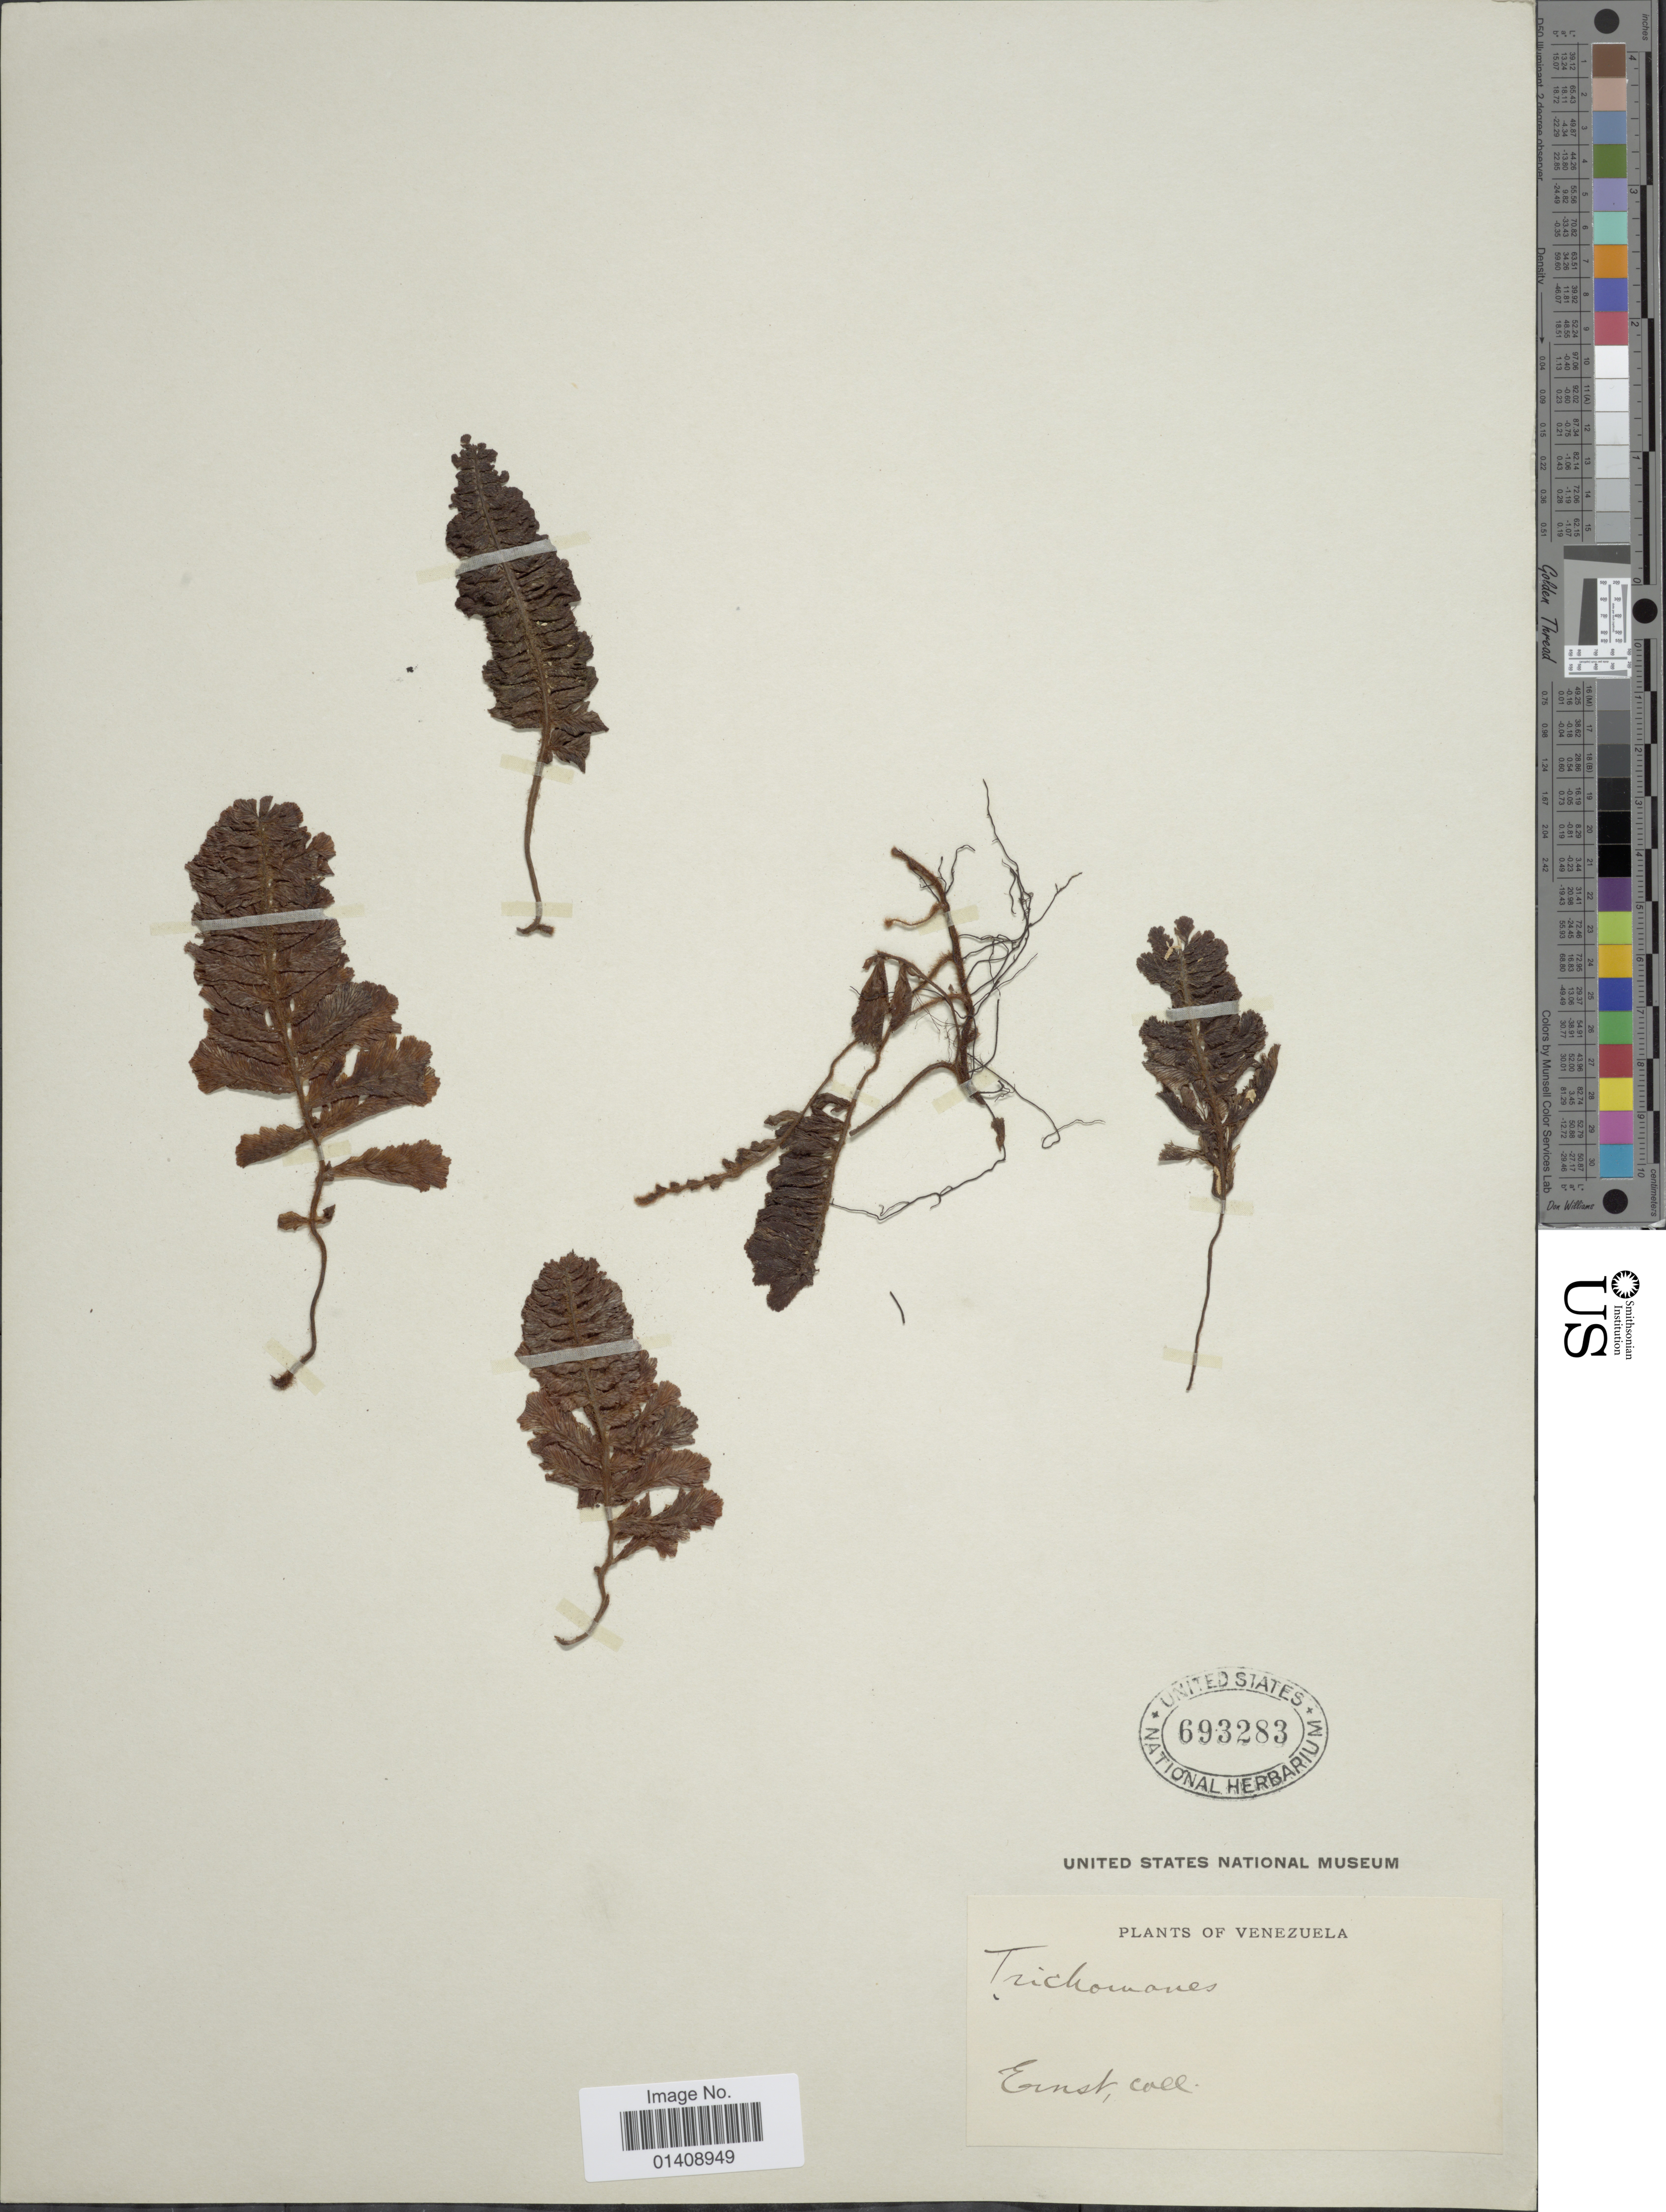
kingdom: Plantae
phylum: Tracheophyta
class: Polypodiopsida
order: Hymenophyllales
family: Hymenophyllaceae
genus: Trichomanes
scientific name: Trichomanes humboldtii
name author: (Bosch) Lellinger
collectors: -. Ernst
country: Venezuela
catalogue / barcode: US 693283